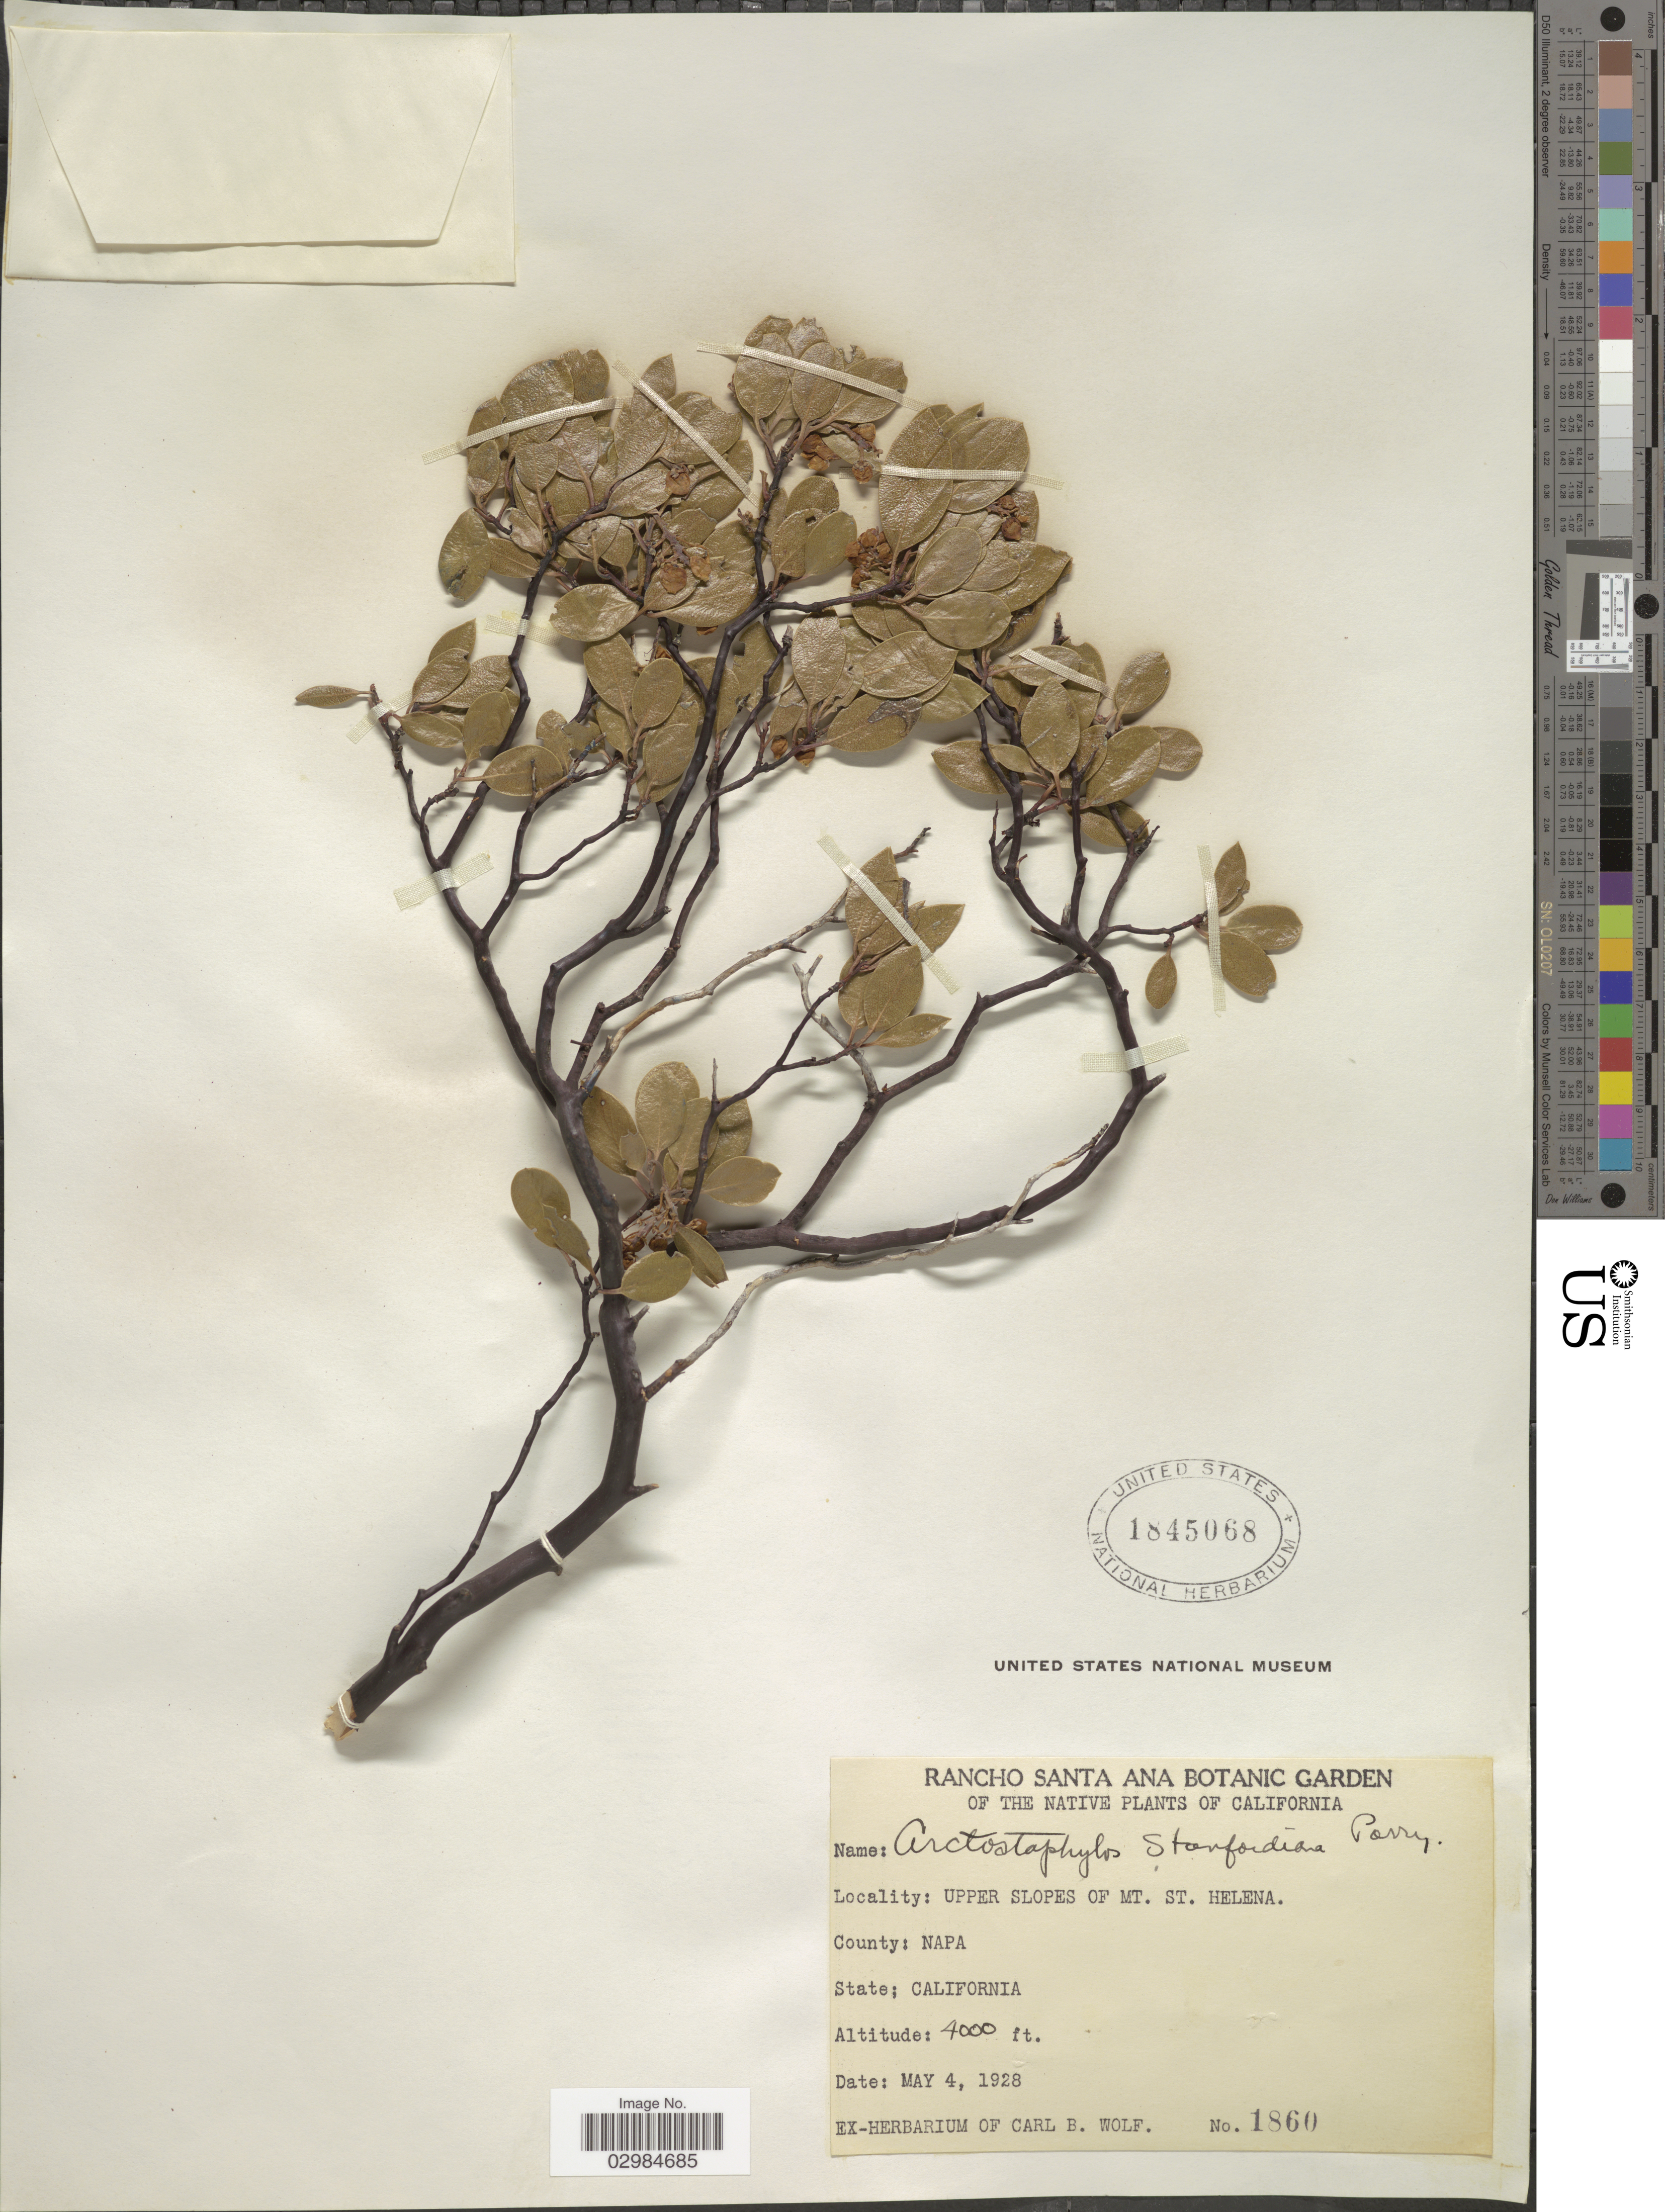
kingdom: Plantae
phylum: Tracheophyta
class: Magnoliopsida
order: Ericales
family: Ericaceae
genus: Arctostaphylos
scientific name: Arctostaphylos stanfordiana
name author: Parry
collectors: ex herb. Carl B. Wolf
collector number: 1860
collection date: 1928-05-04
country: United States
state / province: California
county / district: Napa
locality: Upper slope of Mt. St. Helena. County: Napa.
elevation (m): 1219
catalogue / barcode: US 1845068